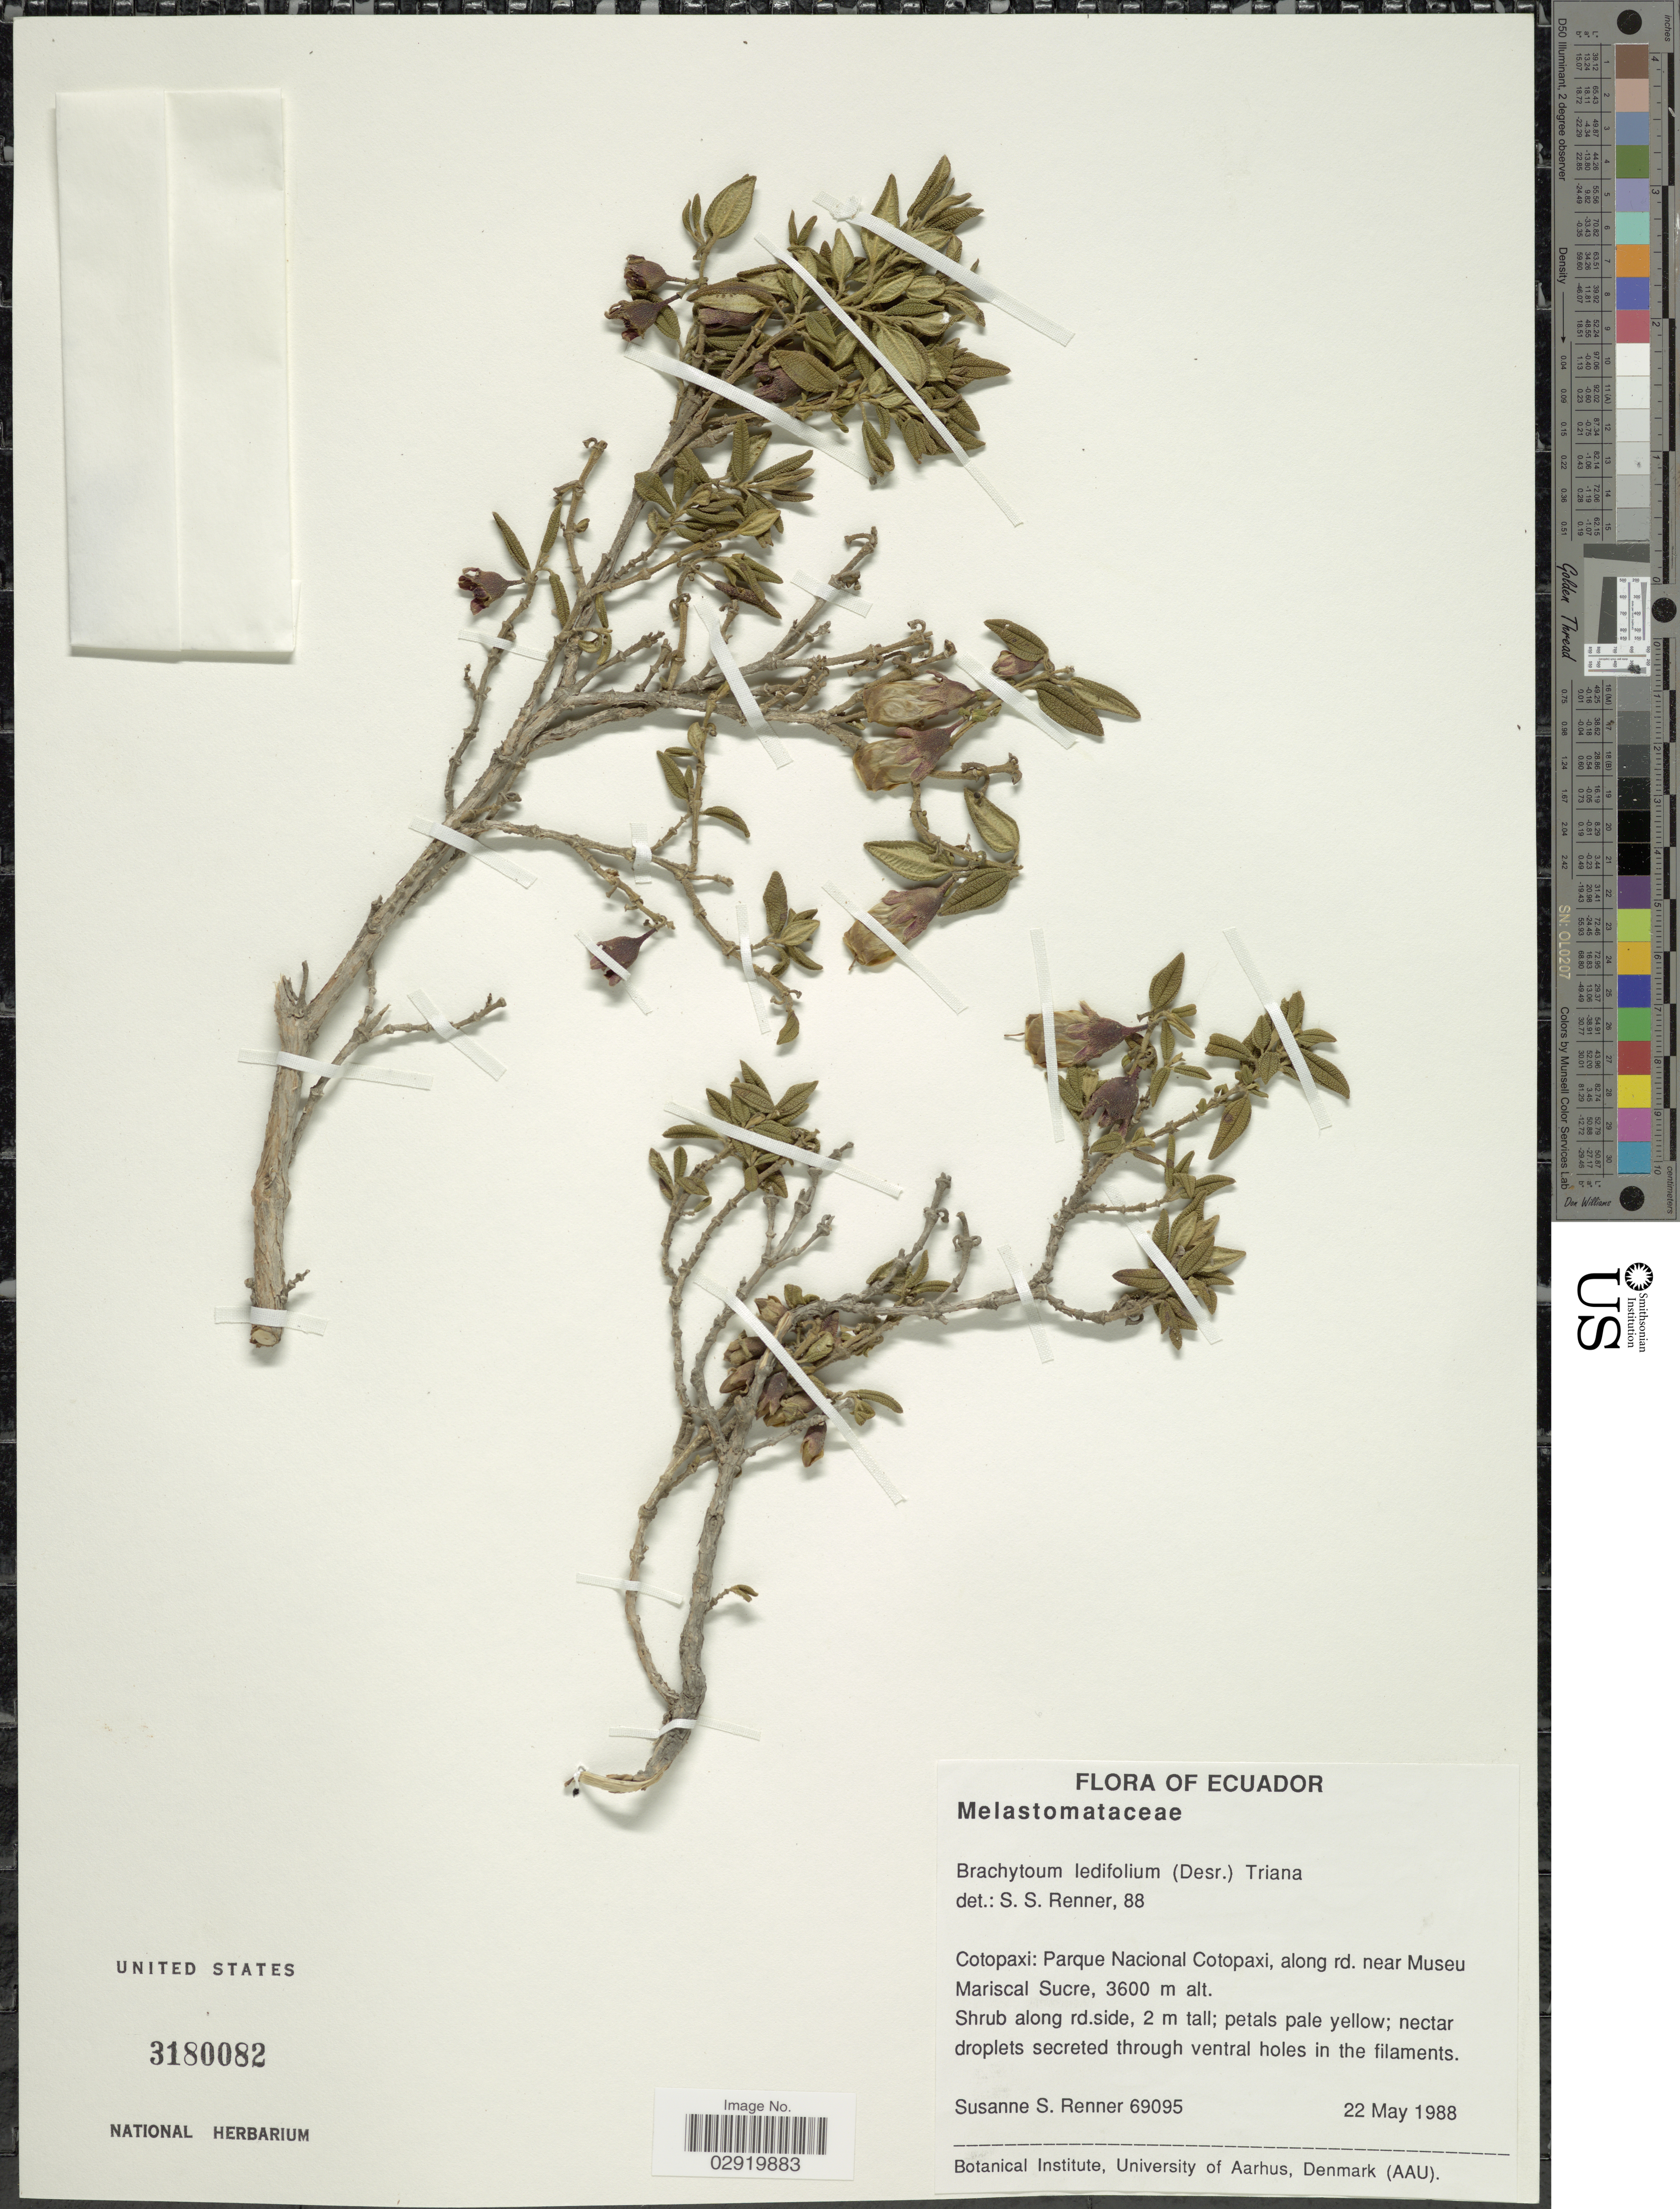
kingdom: Plantae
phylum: Tracheophyta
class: Magnoliopsida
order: Myrtales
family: Melastomataceae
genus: Brachyotum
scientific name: Brachyotum ledifolium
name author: (Desr.) Triana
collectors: S. S. Renner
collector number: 69095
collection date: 1988-05-22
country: Ecuador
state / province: Cotopaxi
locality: Parque Nacional Cotopaxi, along rd. near Museu Mariscal Sucre.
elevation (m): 3600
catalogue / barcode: US 3180082